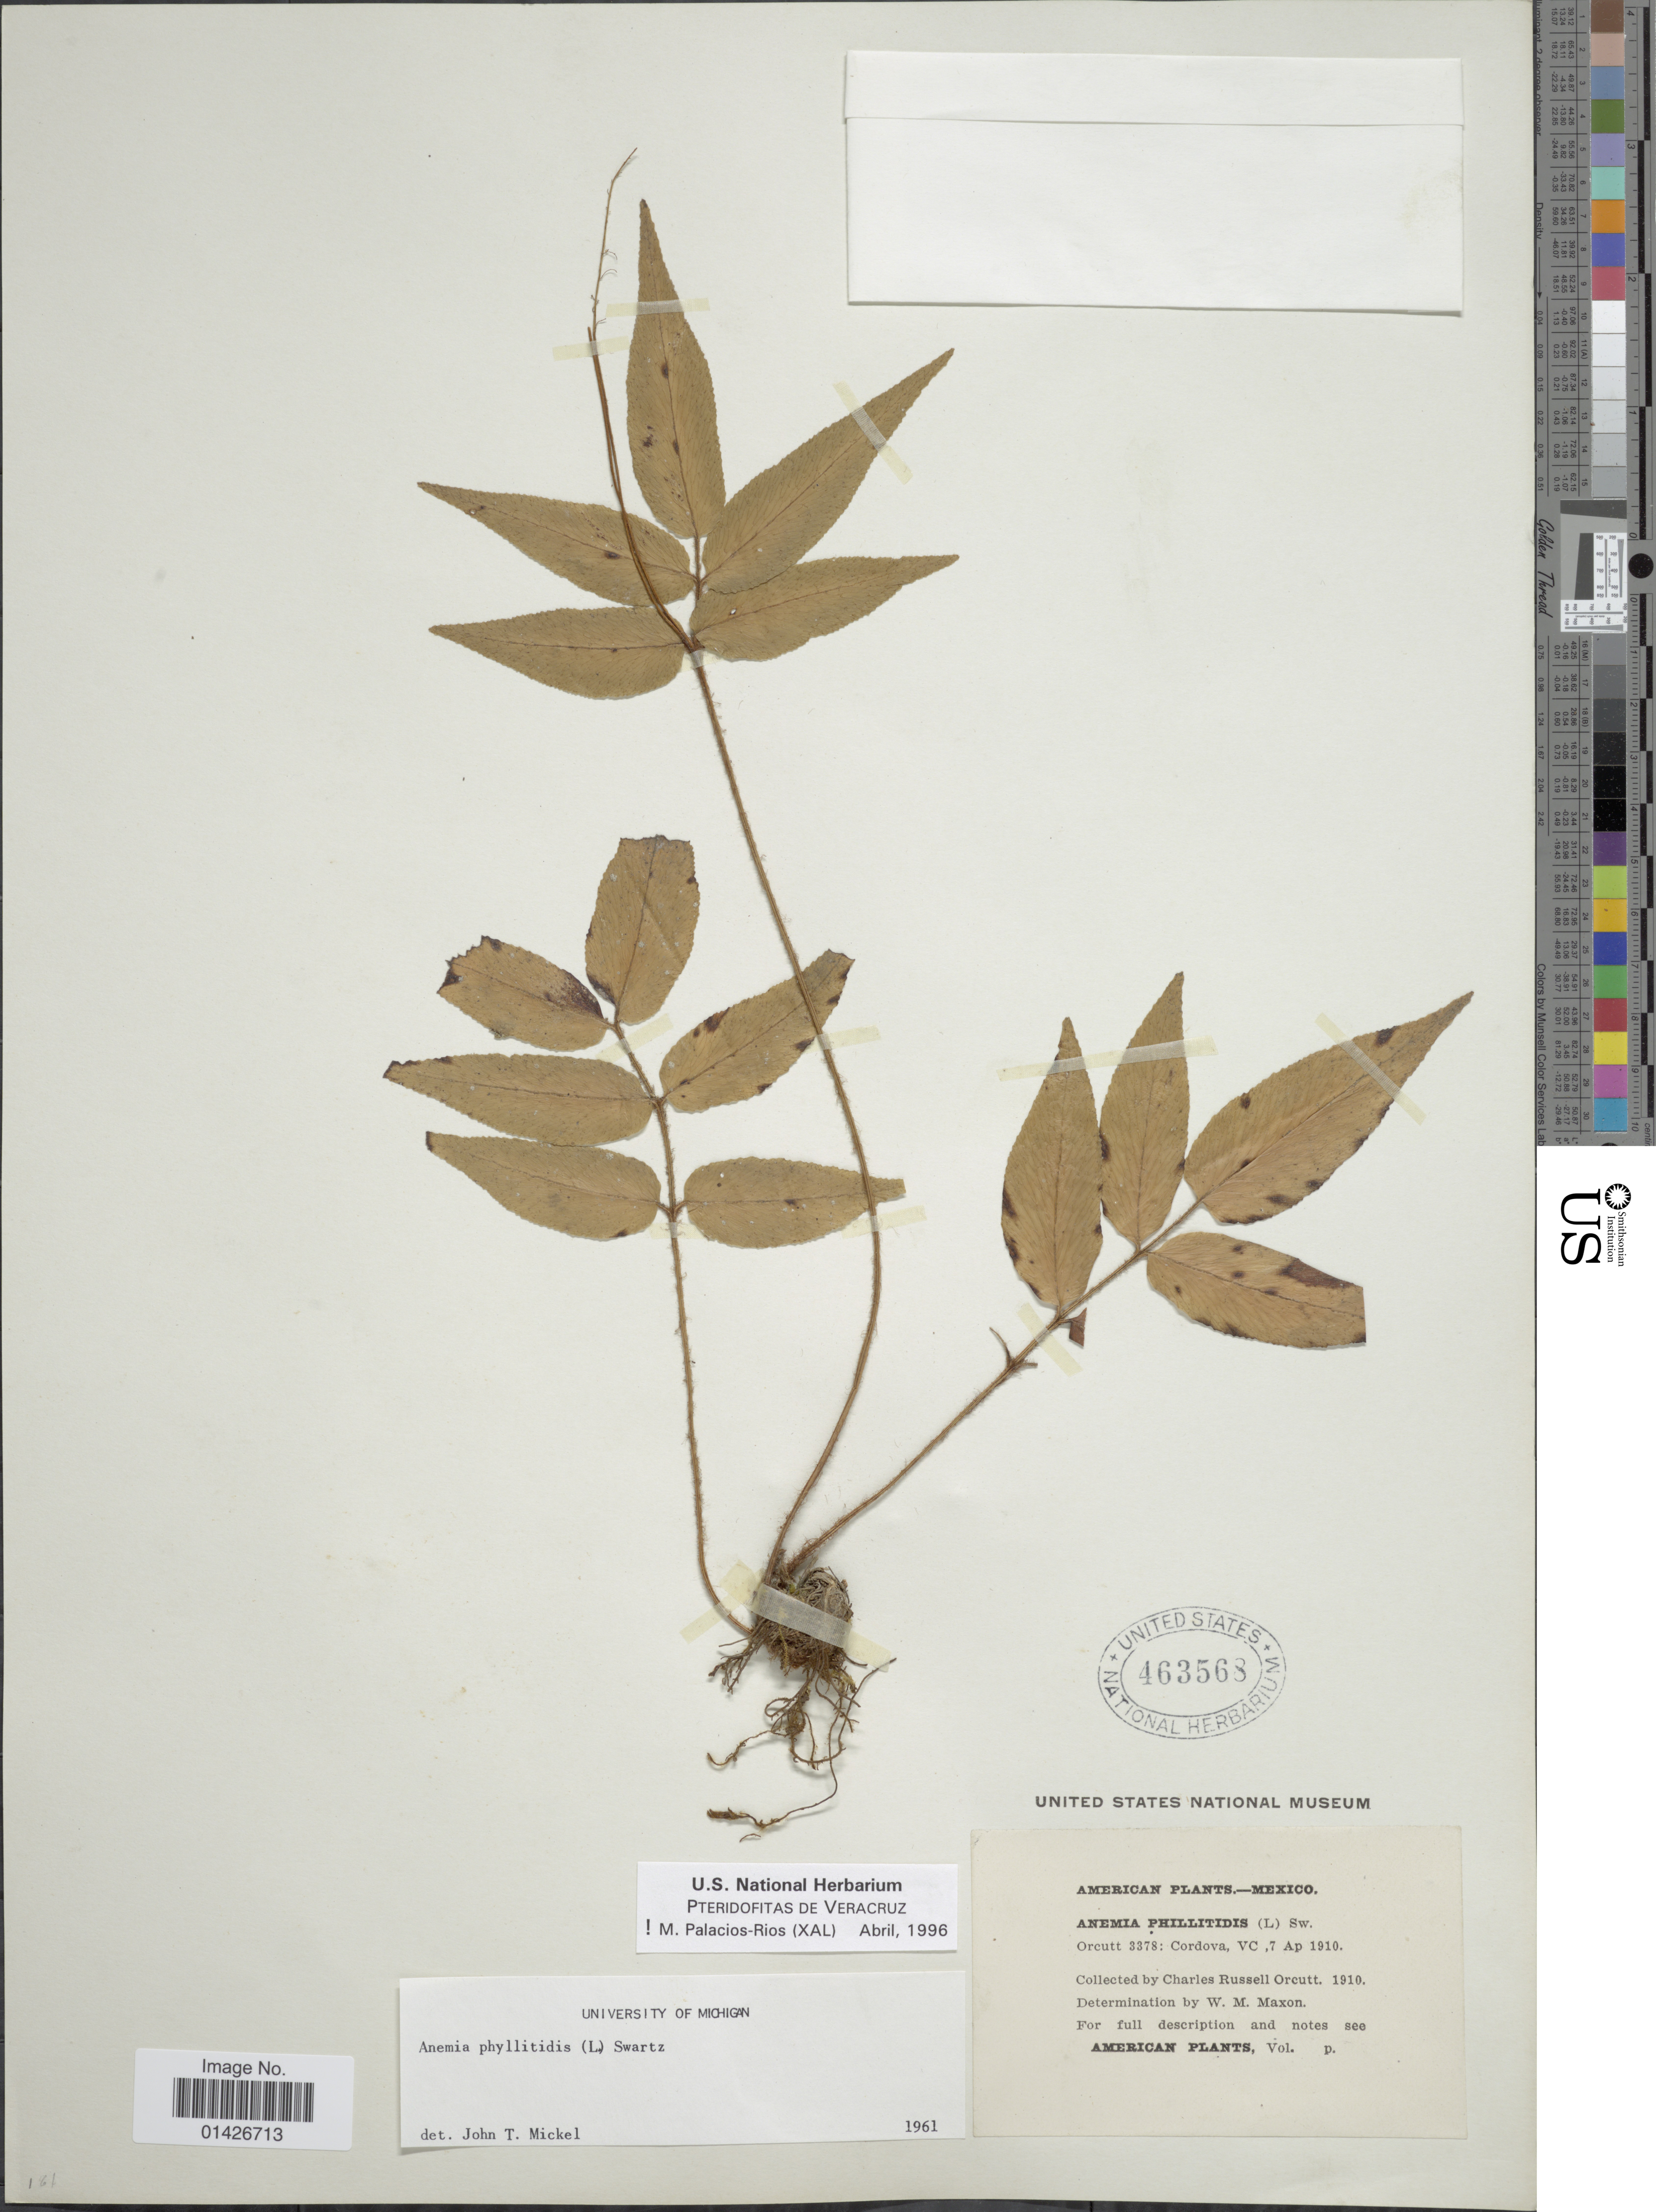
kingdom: Plantae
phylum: Tracheophyta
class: Polypodiopsida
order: Schizaeales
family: Anemiaceae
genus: Anemia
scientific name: Anemia phyllitidis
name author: (L.) Sw.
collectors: C. R. Orcutt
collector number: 3378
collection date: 1910-04-07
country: Mexico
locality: Cordova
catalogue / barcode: US 463568